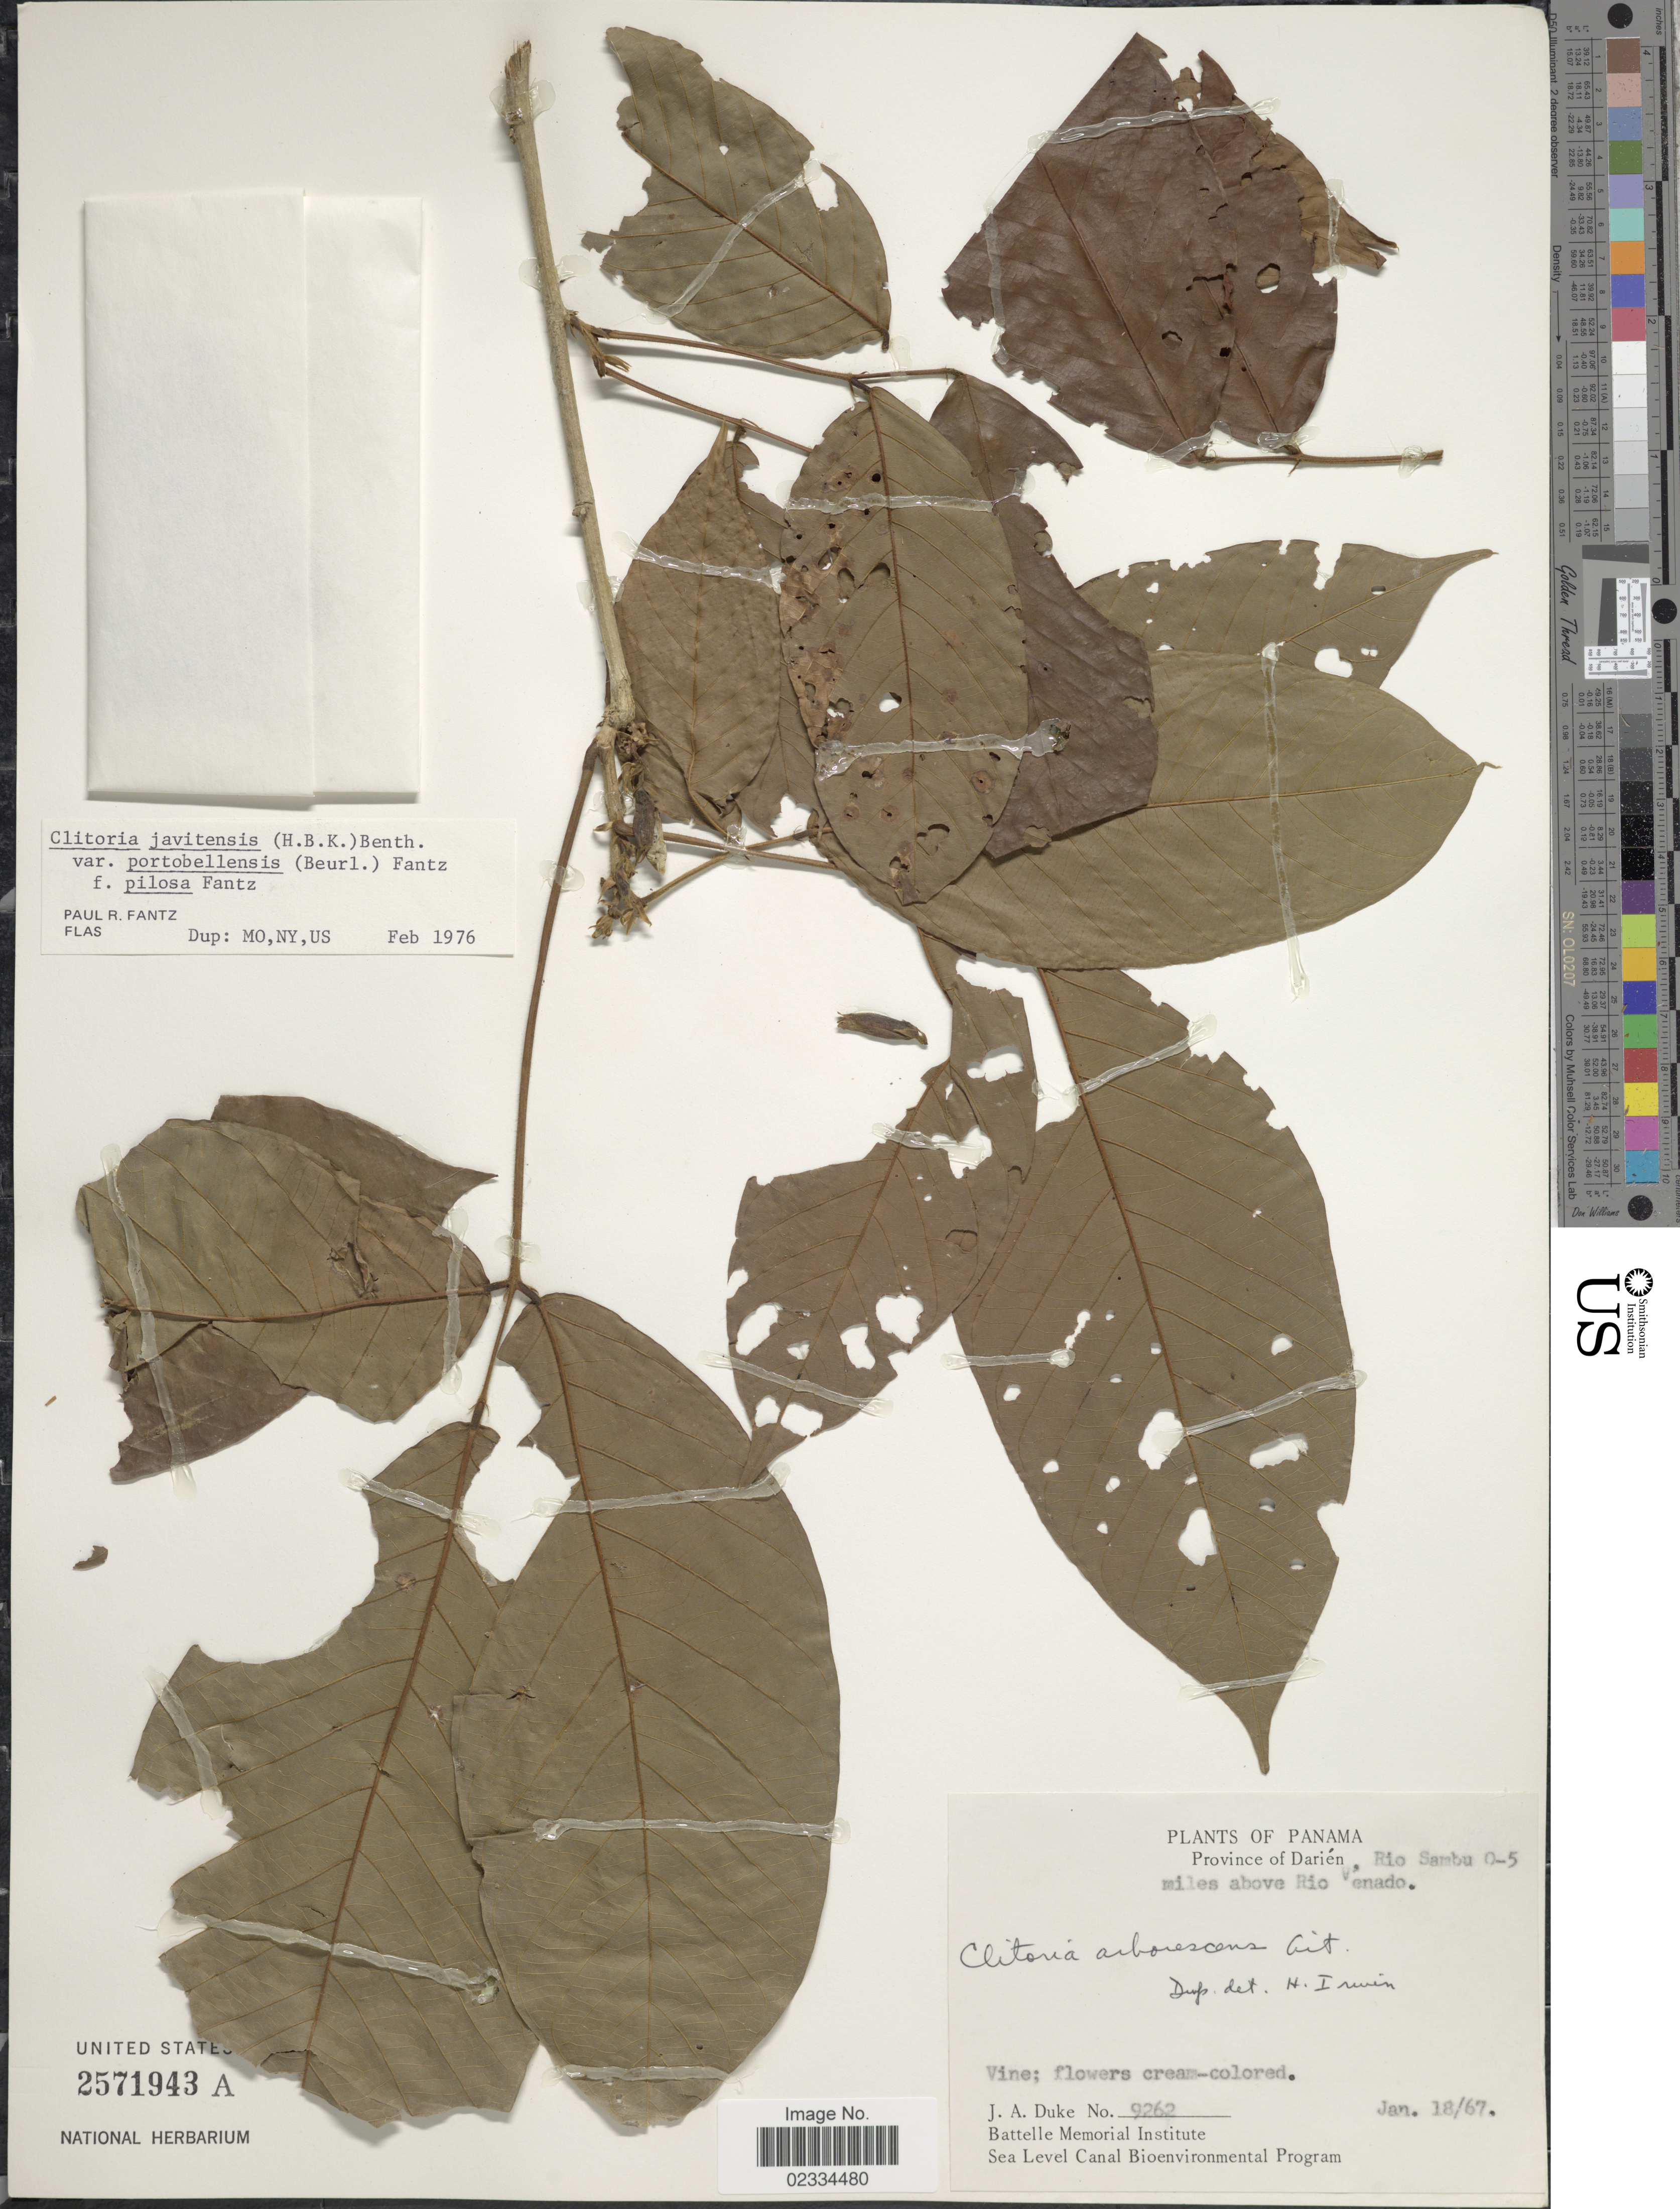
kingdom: Plantae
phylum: Tracheophyta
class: Magnoliopsida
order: Fabales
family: Fabaceae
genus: Clitoria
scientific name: Clitoria javitensis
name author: (Kunth) Benth.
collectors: J. A. Duke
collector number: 9262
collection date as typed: Transcribed d/m/y: 18/1/67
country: Panama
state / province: Darién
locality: Rio Samba 0-5 miles above Rio Venado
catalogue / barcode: US 2571943A